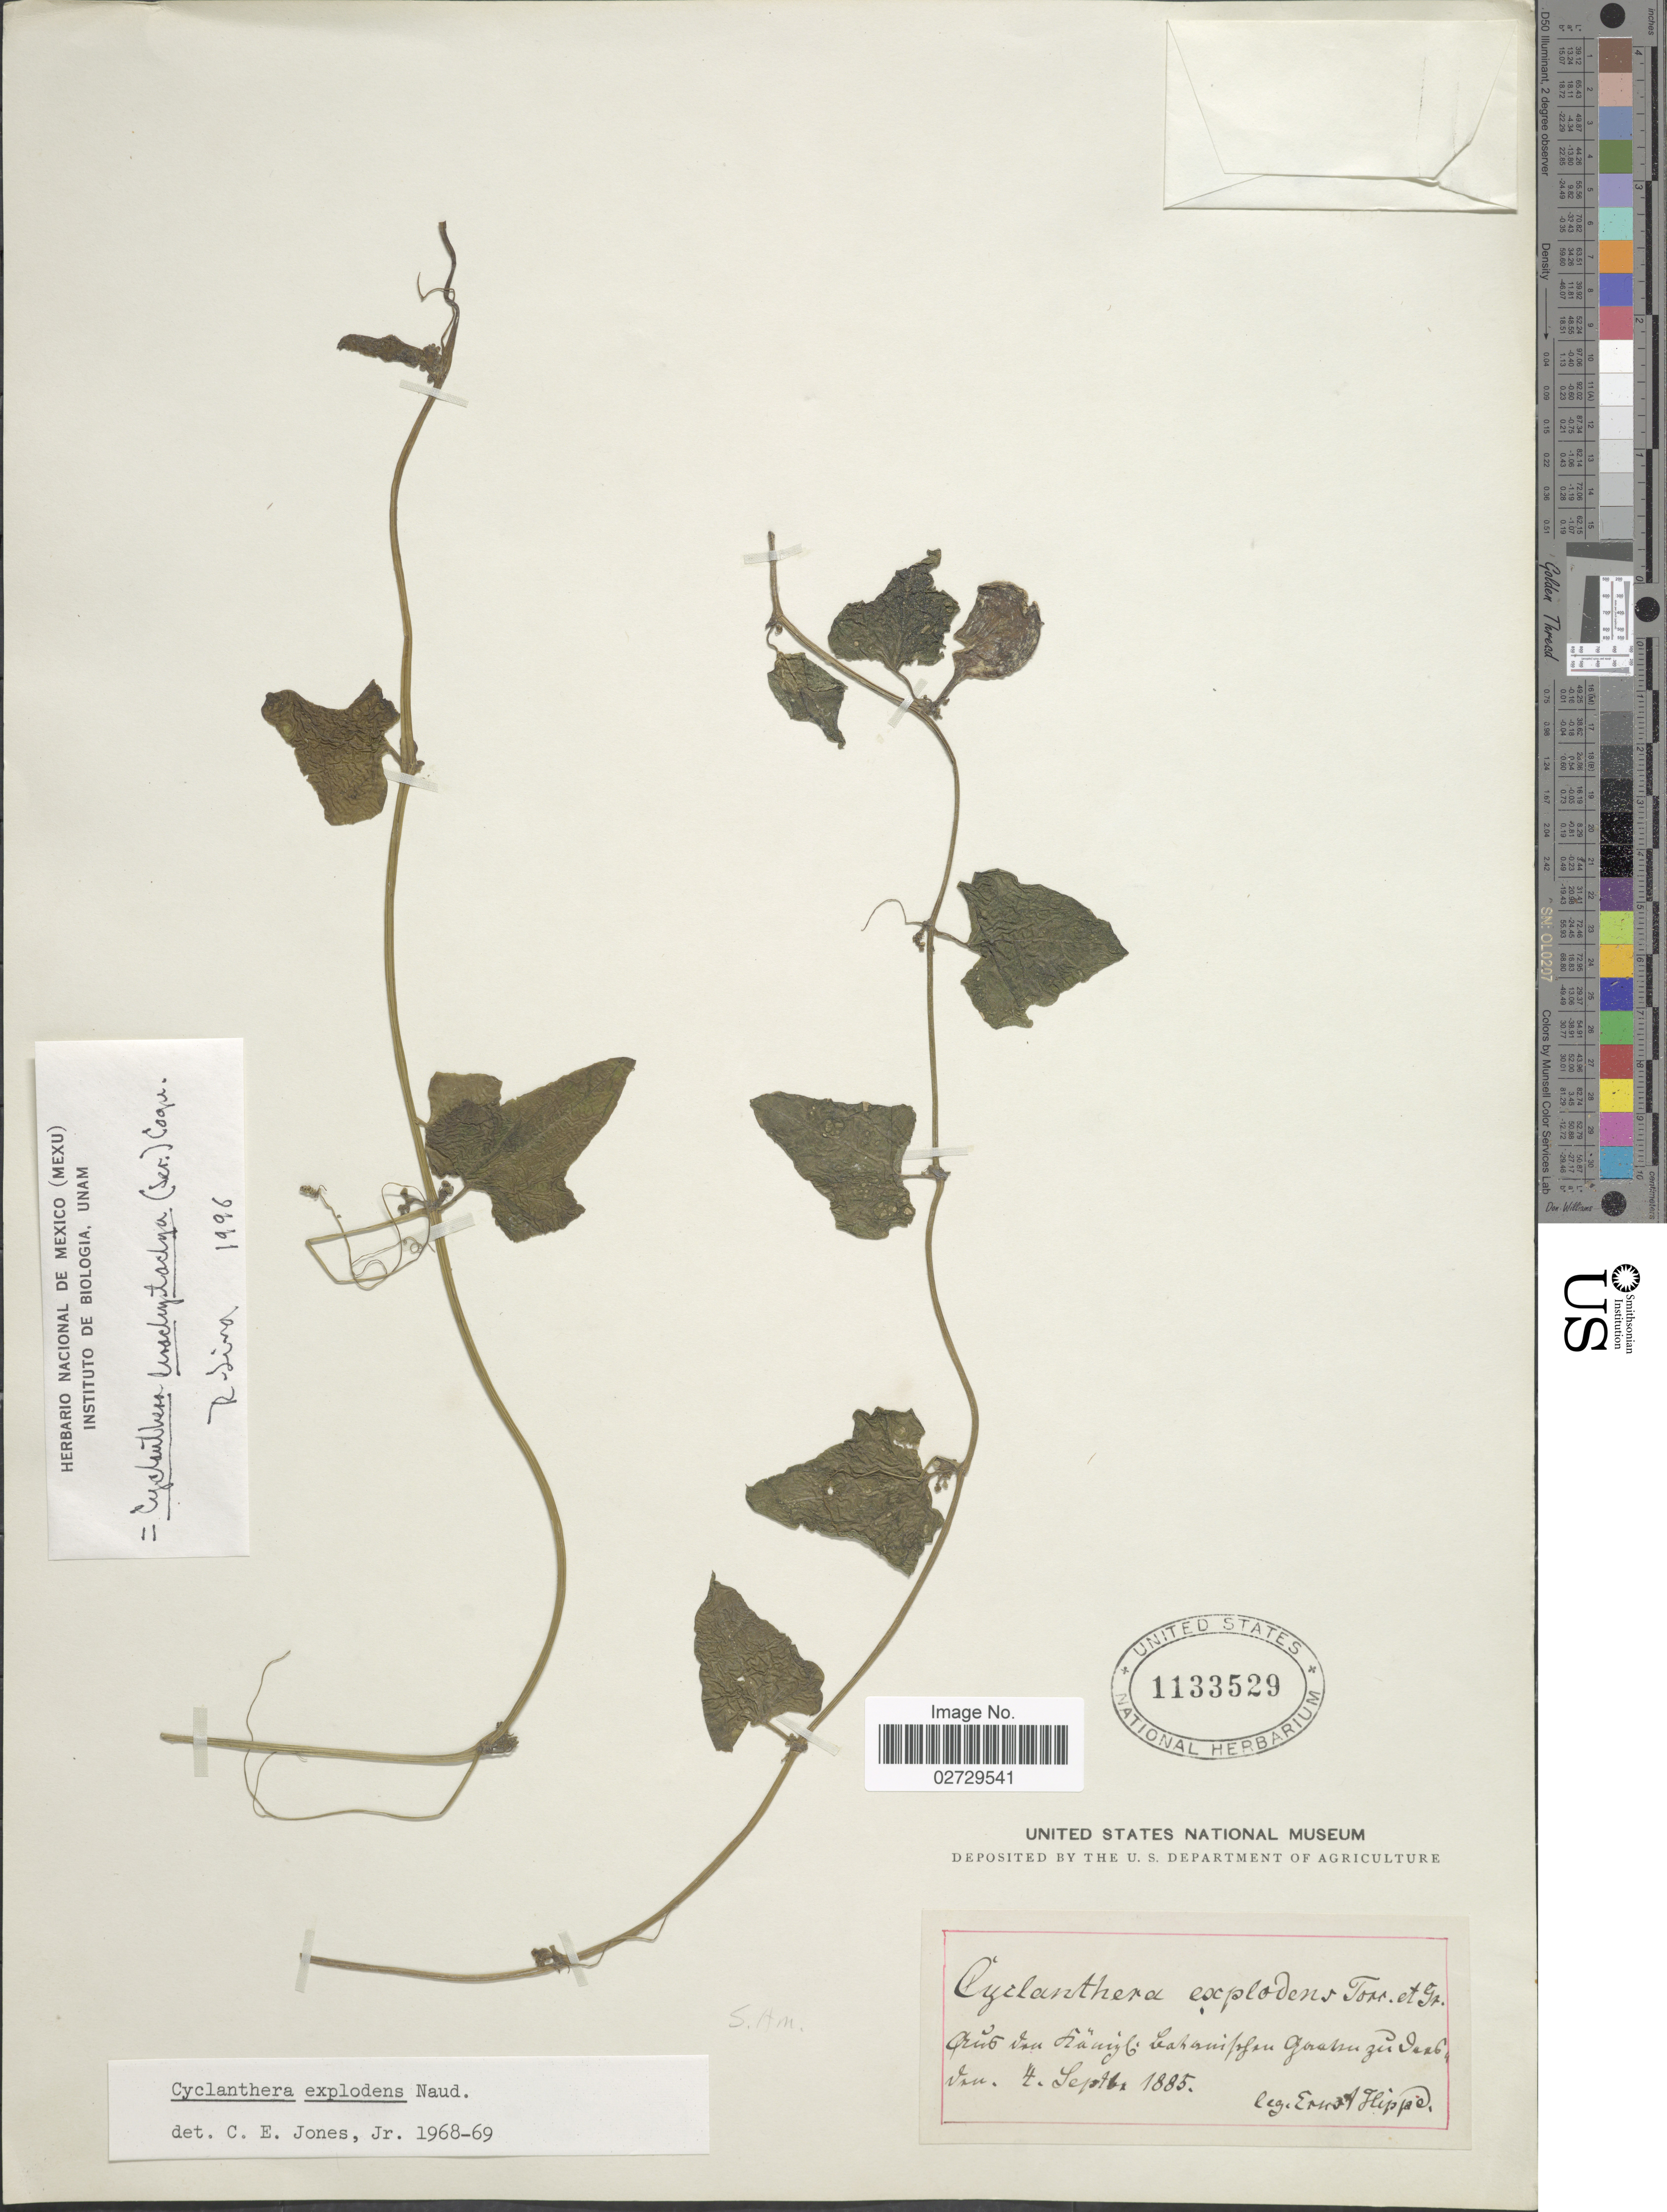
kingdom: Plantae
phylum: Tracheophyta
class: Magnoliopsida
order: Cucurbitales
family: Cucurbitaceae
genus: Cyclanthera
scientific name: Cyclanthera brachystachya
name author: (DC.) Cogn.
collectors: E. Hippe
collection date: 1885-09-04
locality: Auf Van Franiyl Lahanipfan Goratsu zu Verb Van [interpreted]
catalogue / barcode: US 1133529